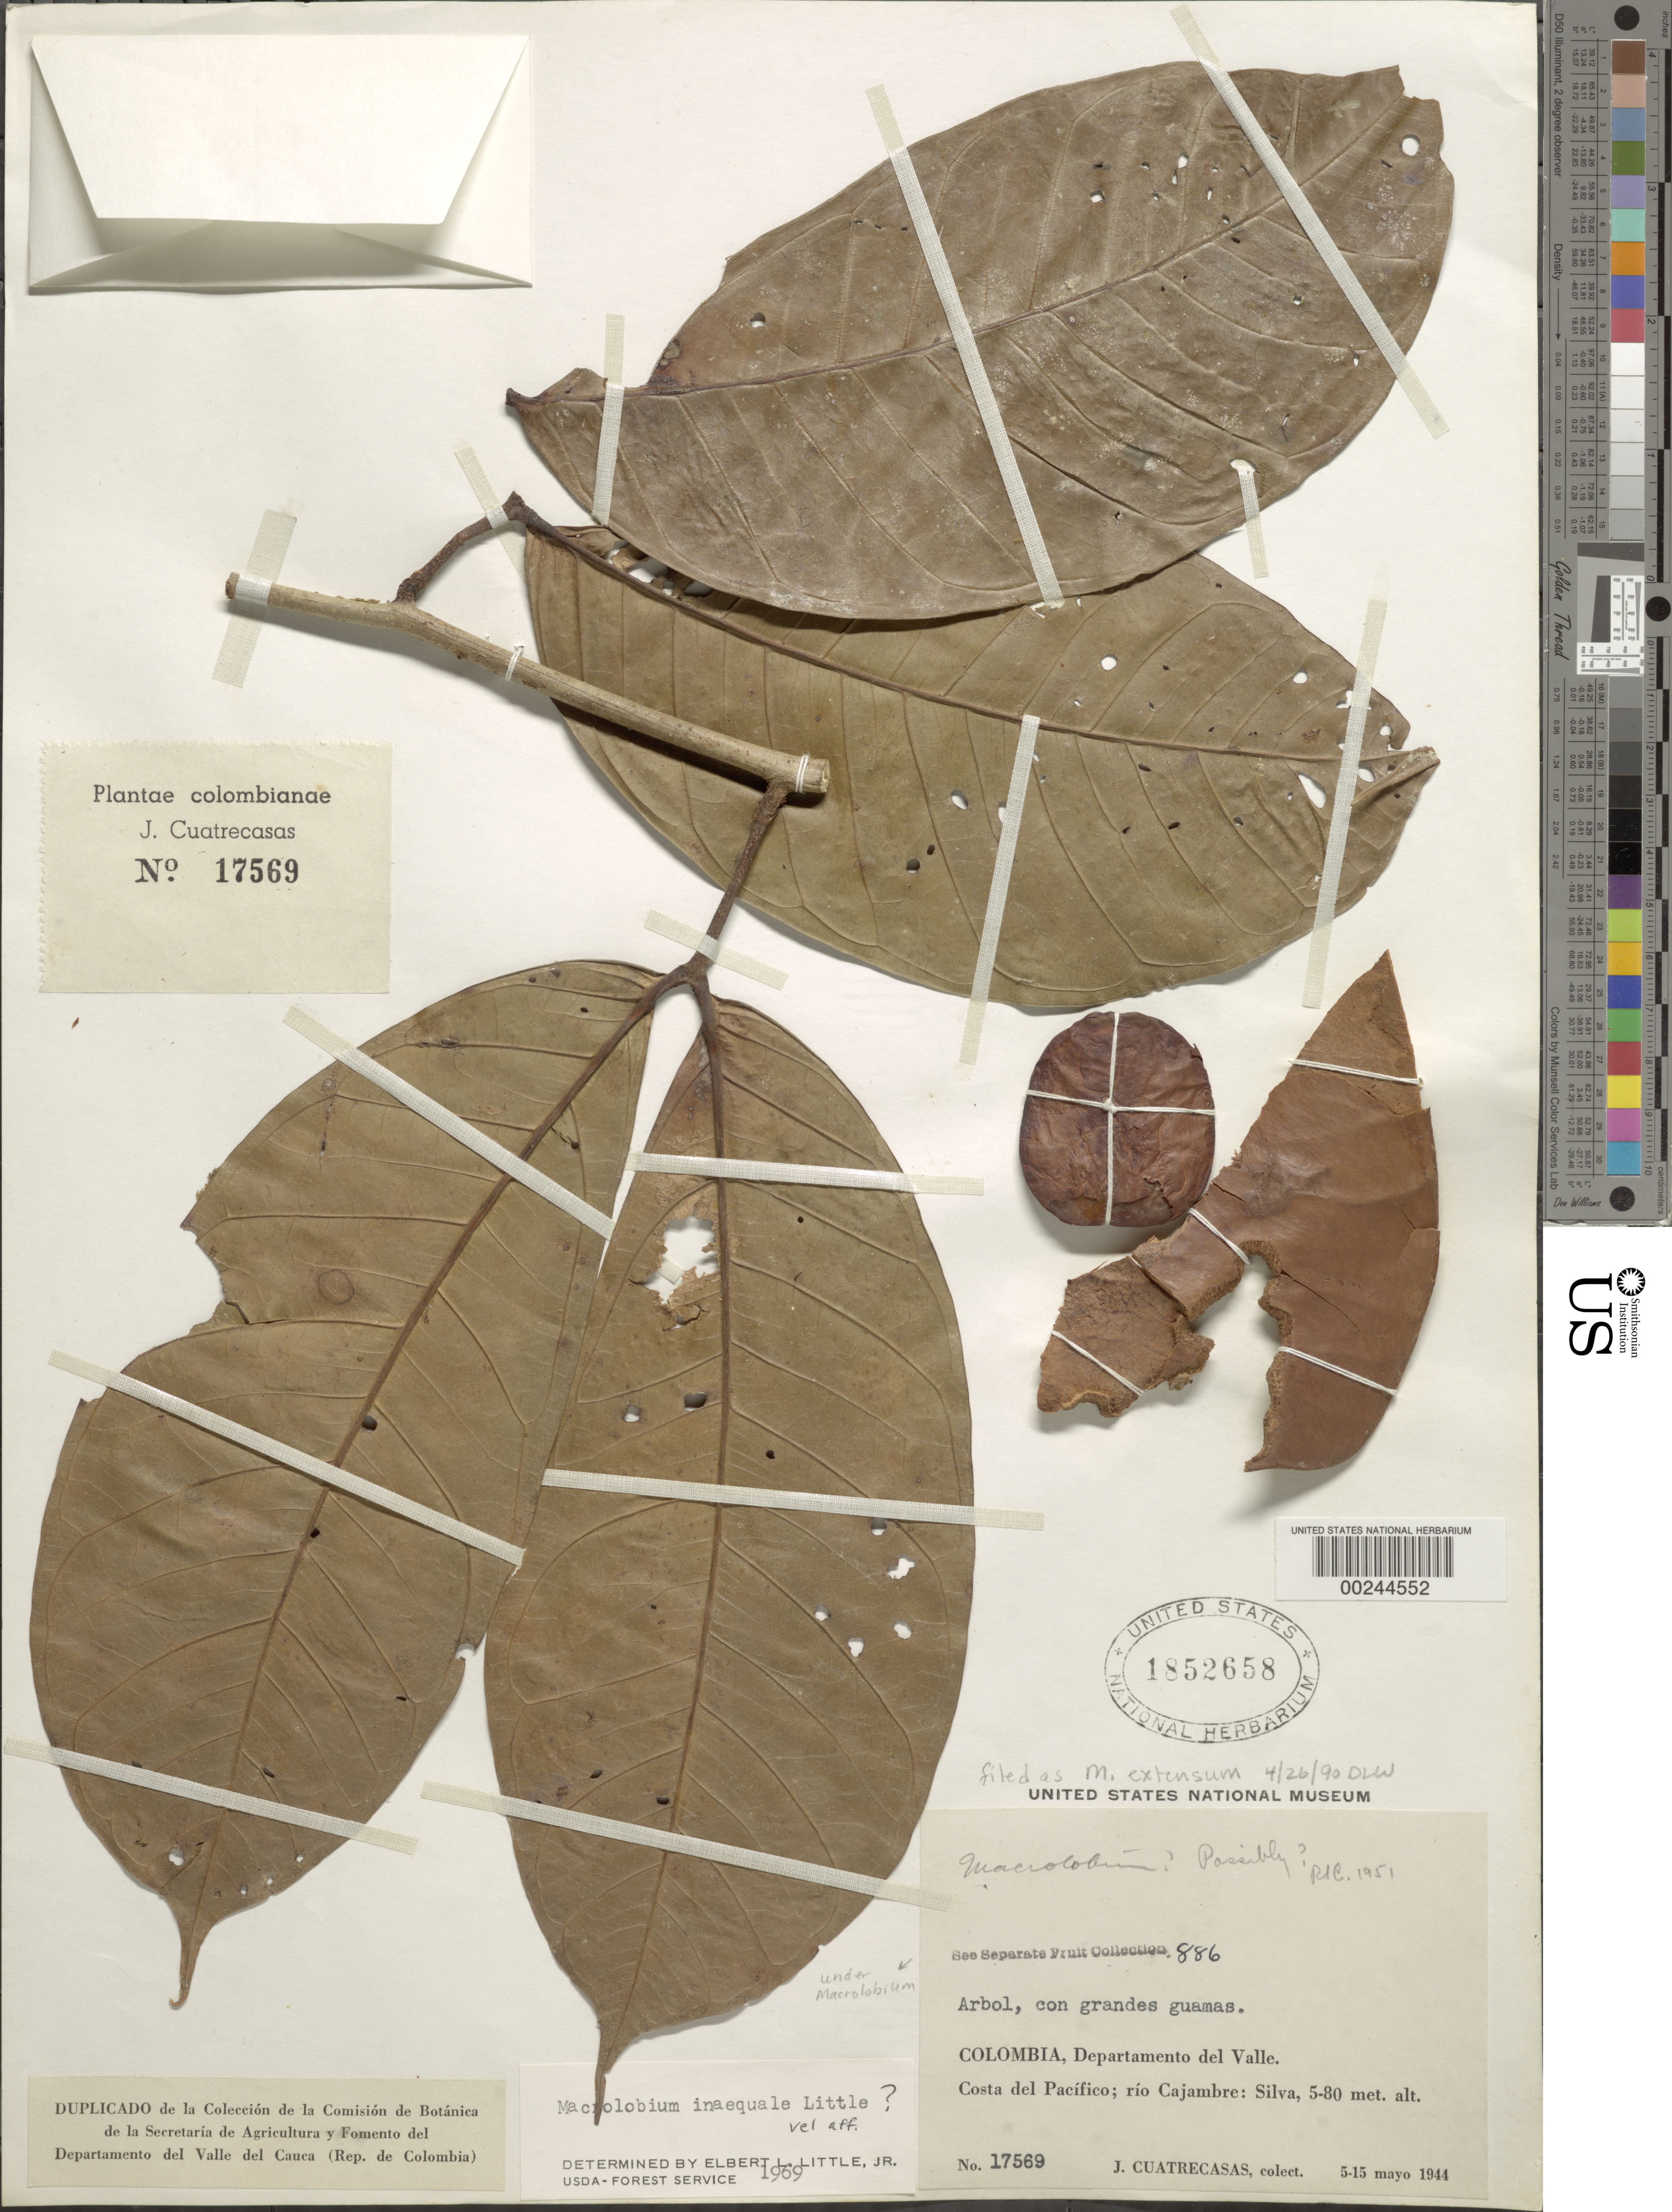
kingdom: Plantae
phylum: Tracheophyta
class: Magnoliopsida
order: Fabales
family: Fabaceae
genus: Macrolobium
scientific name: Macrolobium extensum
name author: R.S. Cowan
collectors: J. Cuatrecasas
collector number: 17569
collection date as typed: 05 May 1944 to 15 May 1944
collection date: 1944-05-05/1944-05-15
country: Colombia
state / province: Valle del Cauca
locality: Costa del Pacifico; Rio Cajambre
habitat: Forest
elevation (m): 5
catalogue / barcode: US 1852658